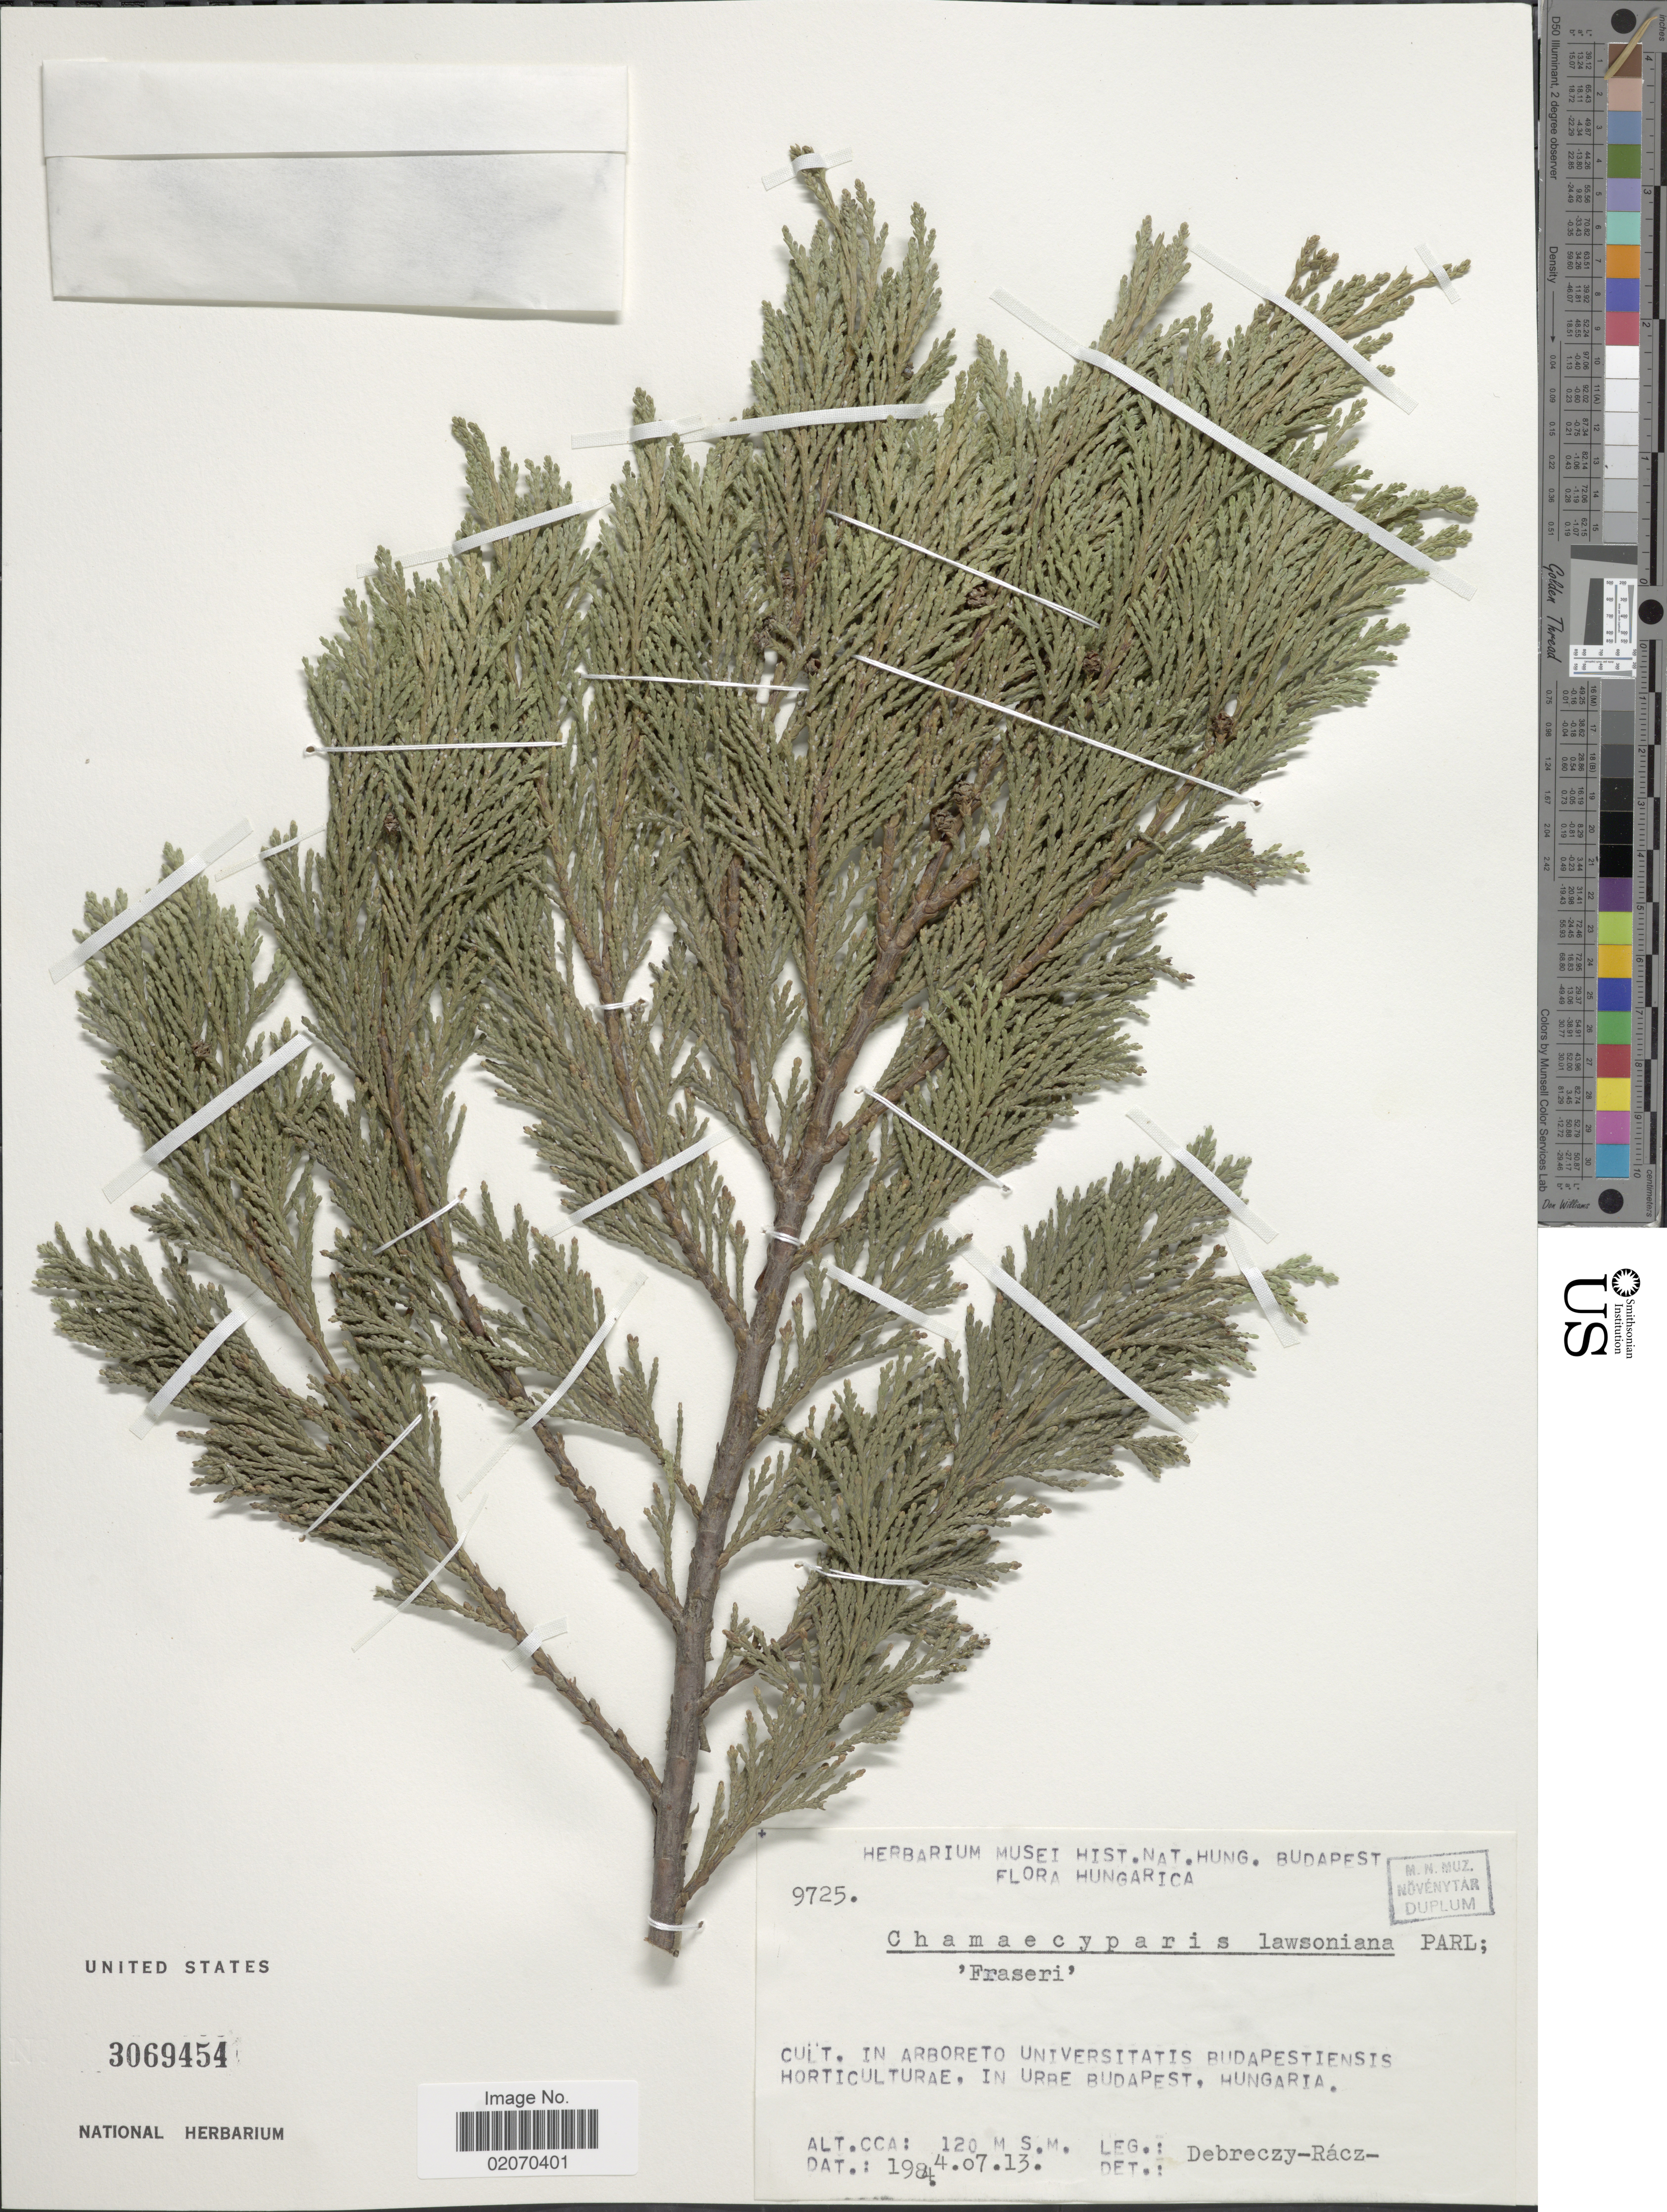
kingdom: Plantae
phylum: Tracheophyta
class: Pinopsida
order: Pinales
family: Cupressaceae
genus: Chamaecyparis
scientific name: Chamaecyparis lawsoniana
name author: (A. Murray bis) Parl.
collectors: Debreczy & Rácz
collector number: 9725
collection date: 1984-07-13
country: Hungary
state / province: Budapest, Capital District of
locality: Arboreto Universitatis Budapestiensis Horticulturae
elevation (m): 120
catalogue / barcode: US 3069454